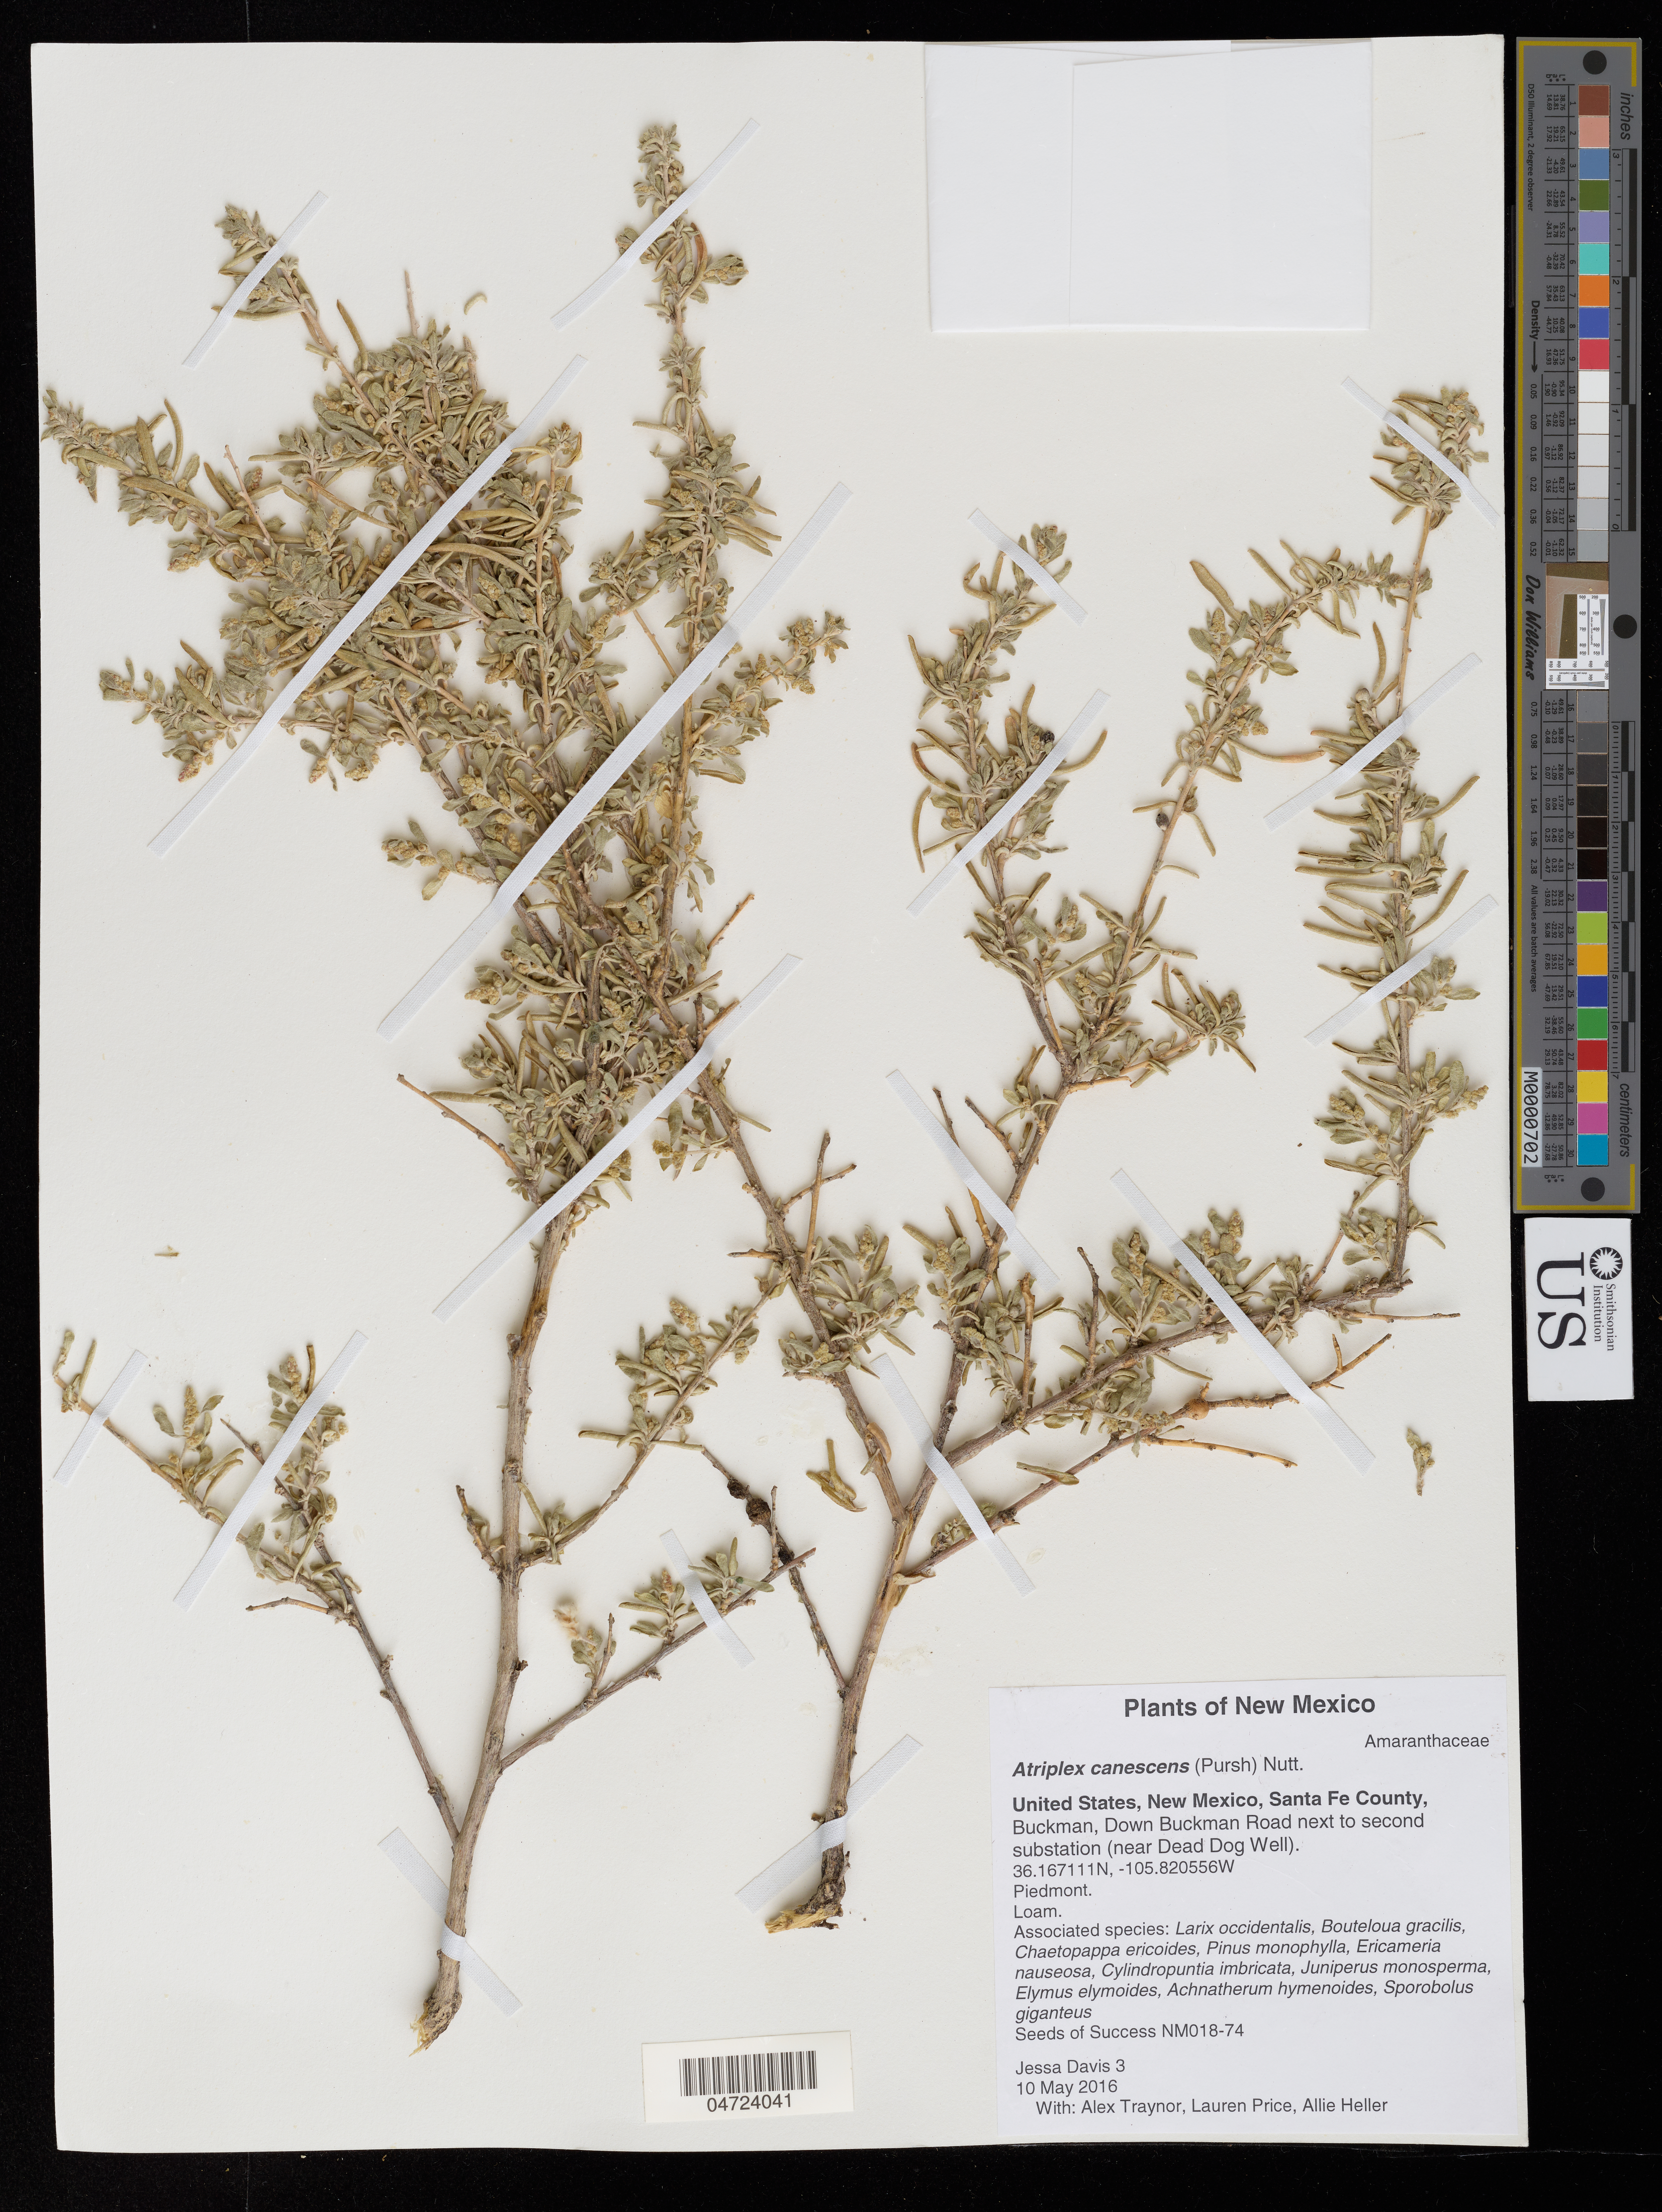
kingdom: Plantae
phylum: Tracheophyta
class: Magnoliopsida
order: Caryophyllales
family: Amaranthaceae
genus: Atriplex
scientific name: Atriplex canescens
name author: (Pursh) Nutt.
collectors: J. Davis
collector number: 3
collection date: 2016-05-10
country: United States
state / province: New Mexico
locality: Santa Fe County, Buckman, Down Buckman Road next to second substation (near Dead Dog Well). Piedmont.